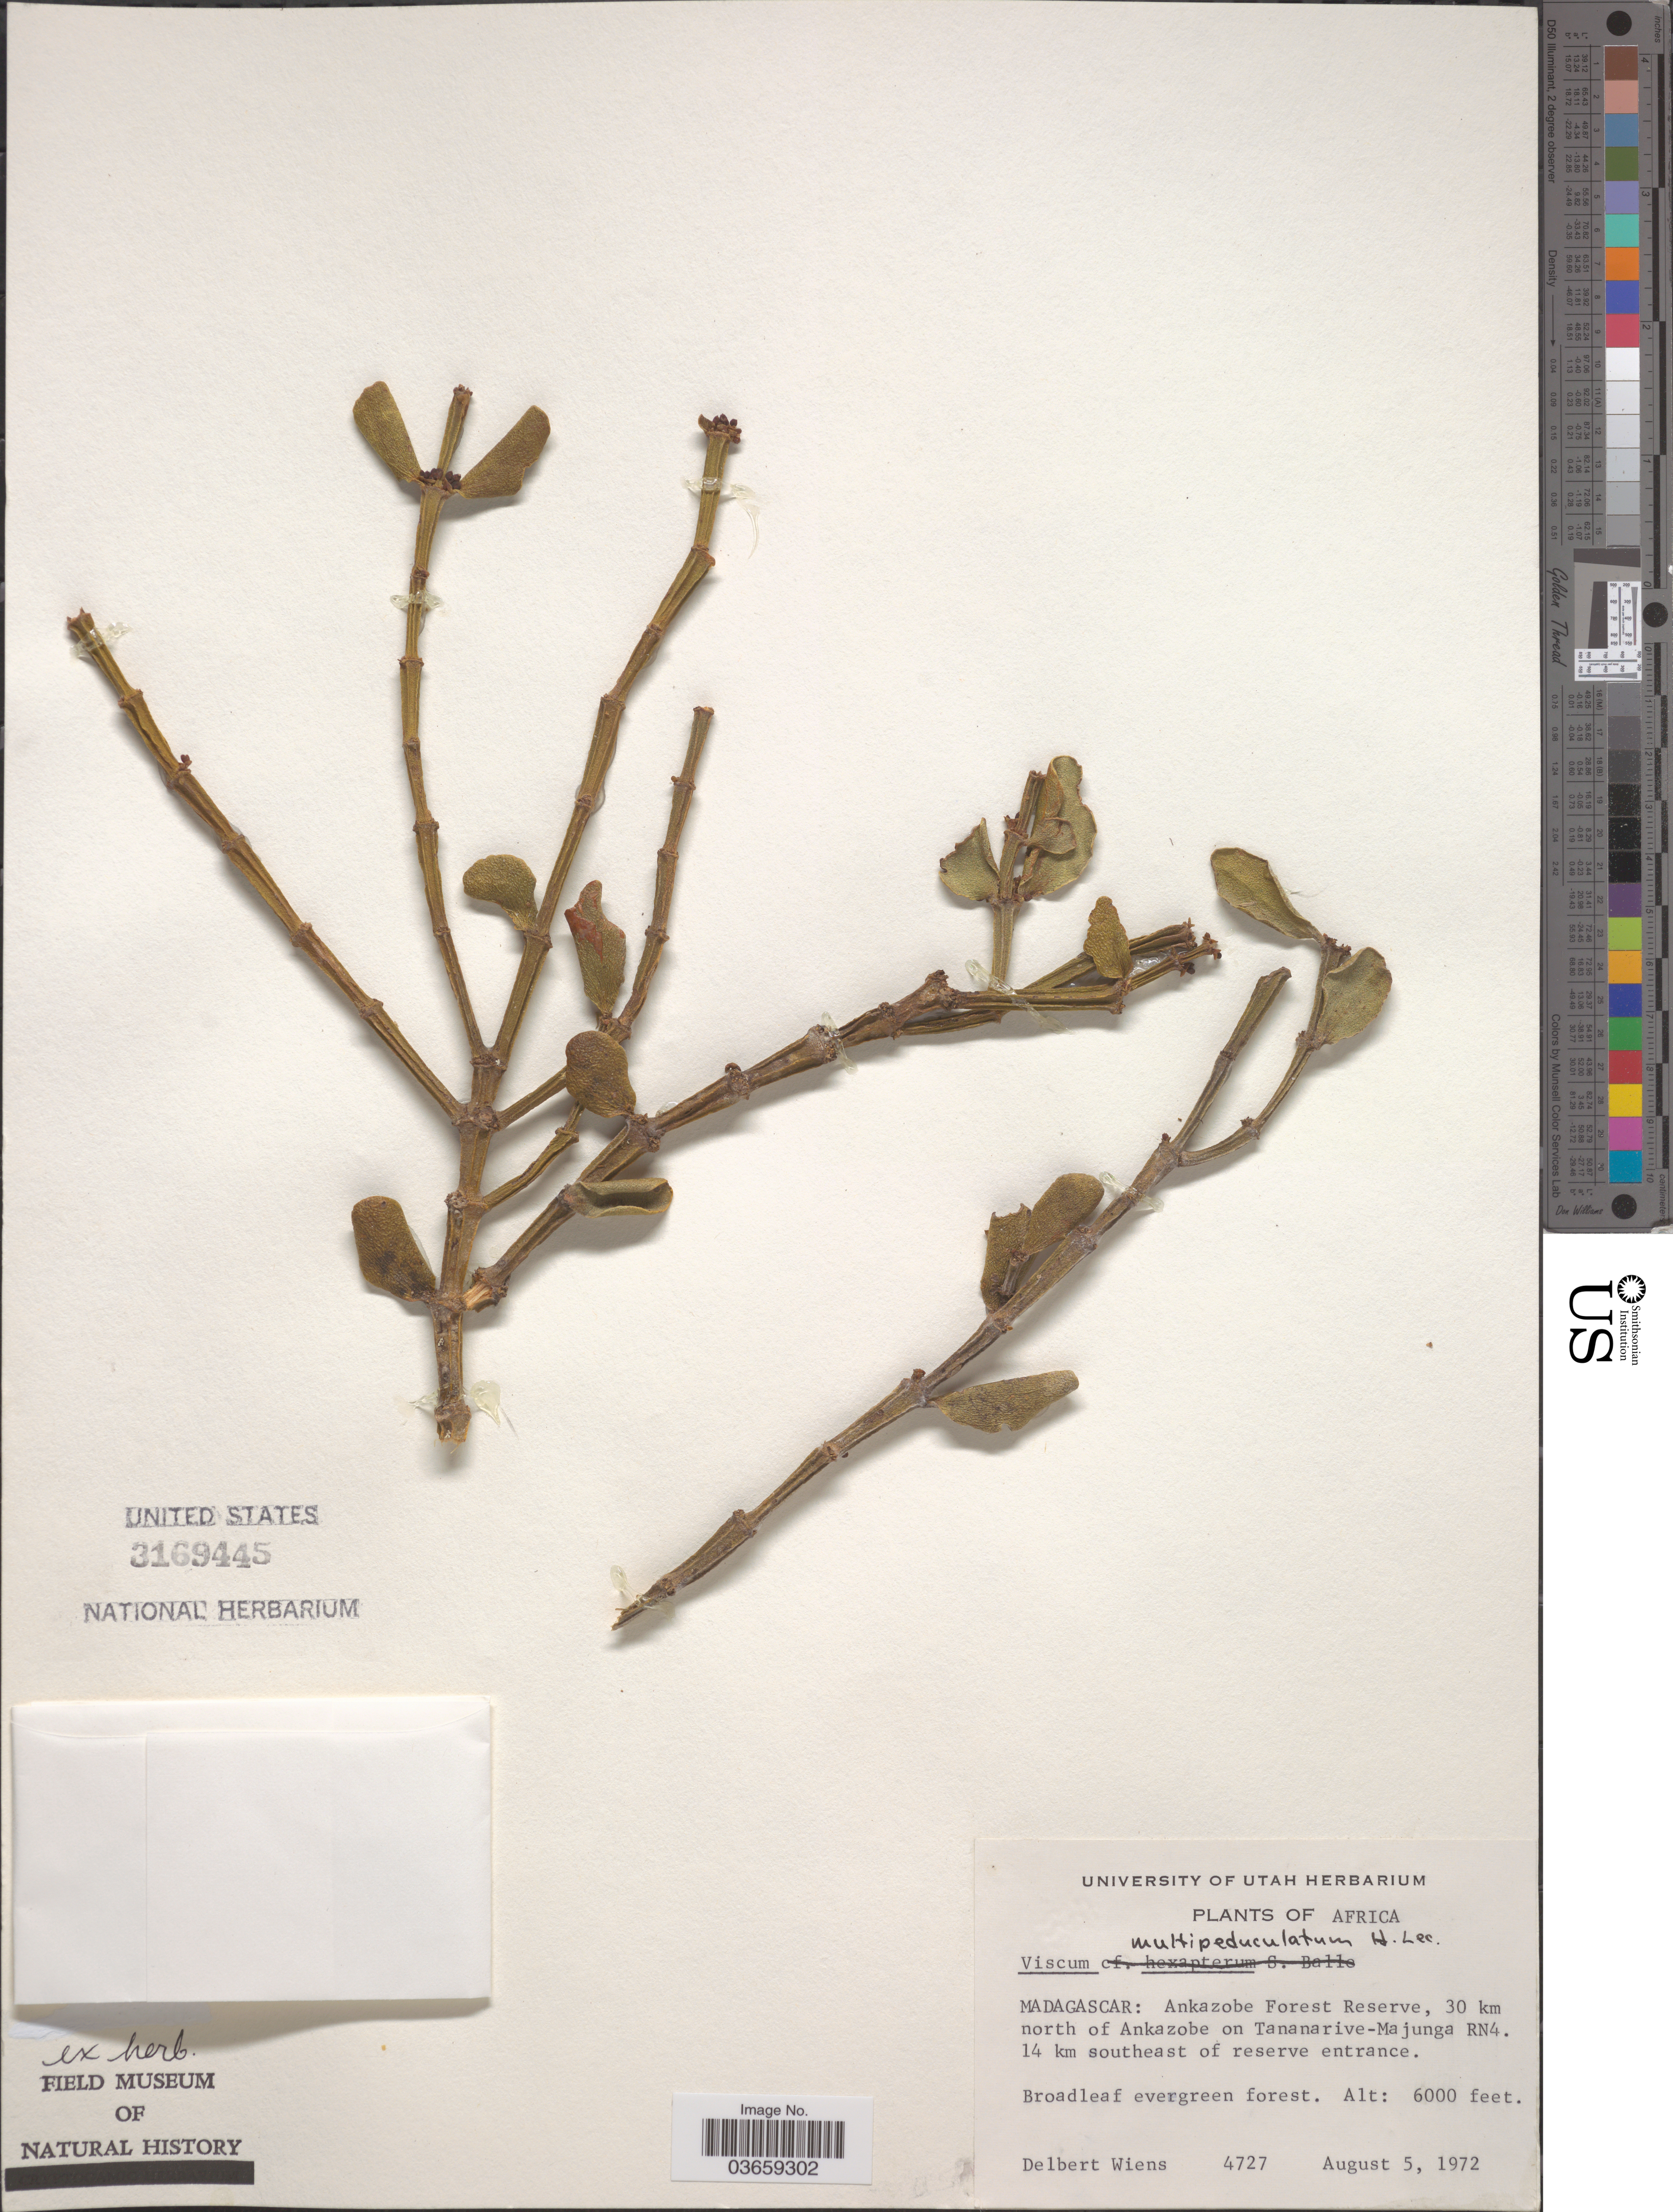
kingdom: Plantae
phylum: Tracheophyta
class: Magnoliopsida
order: Santalales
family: Viscaceae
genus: Viscum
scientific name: Viscum multipedunculatum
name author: Lecomte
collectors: D. Wiens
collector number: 4727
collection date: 1972-08-05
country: Madagascar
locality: Ankazobe Forest Reserve, 30 km north of Ankazobe on Tananarive-Majunga RN4. 14 km southeast of reserve entrance.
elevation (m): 1829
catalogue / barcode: US 3169445